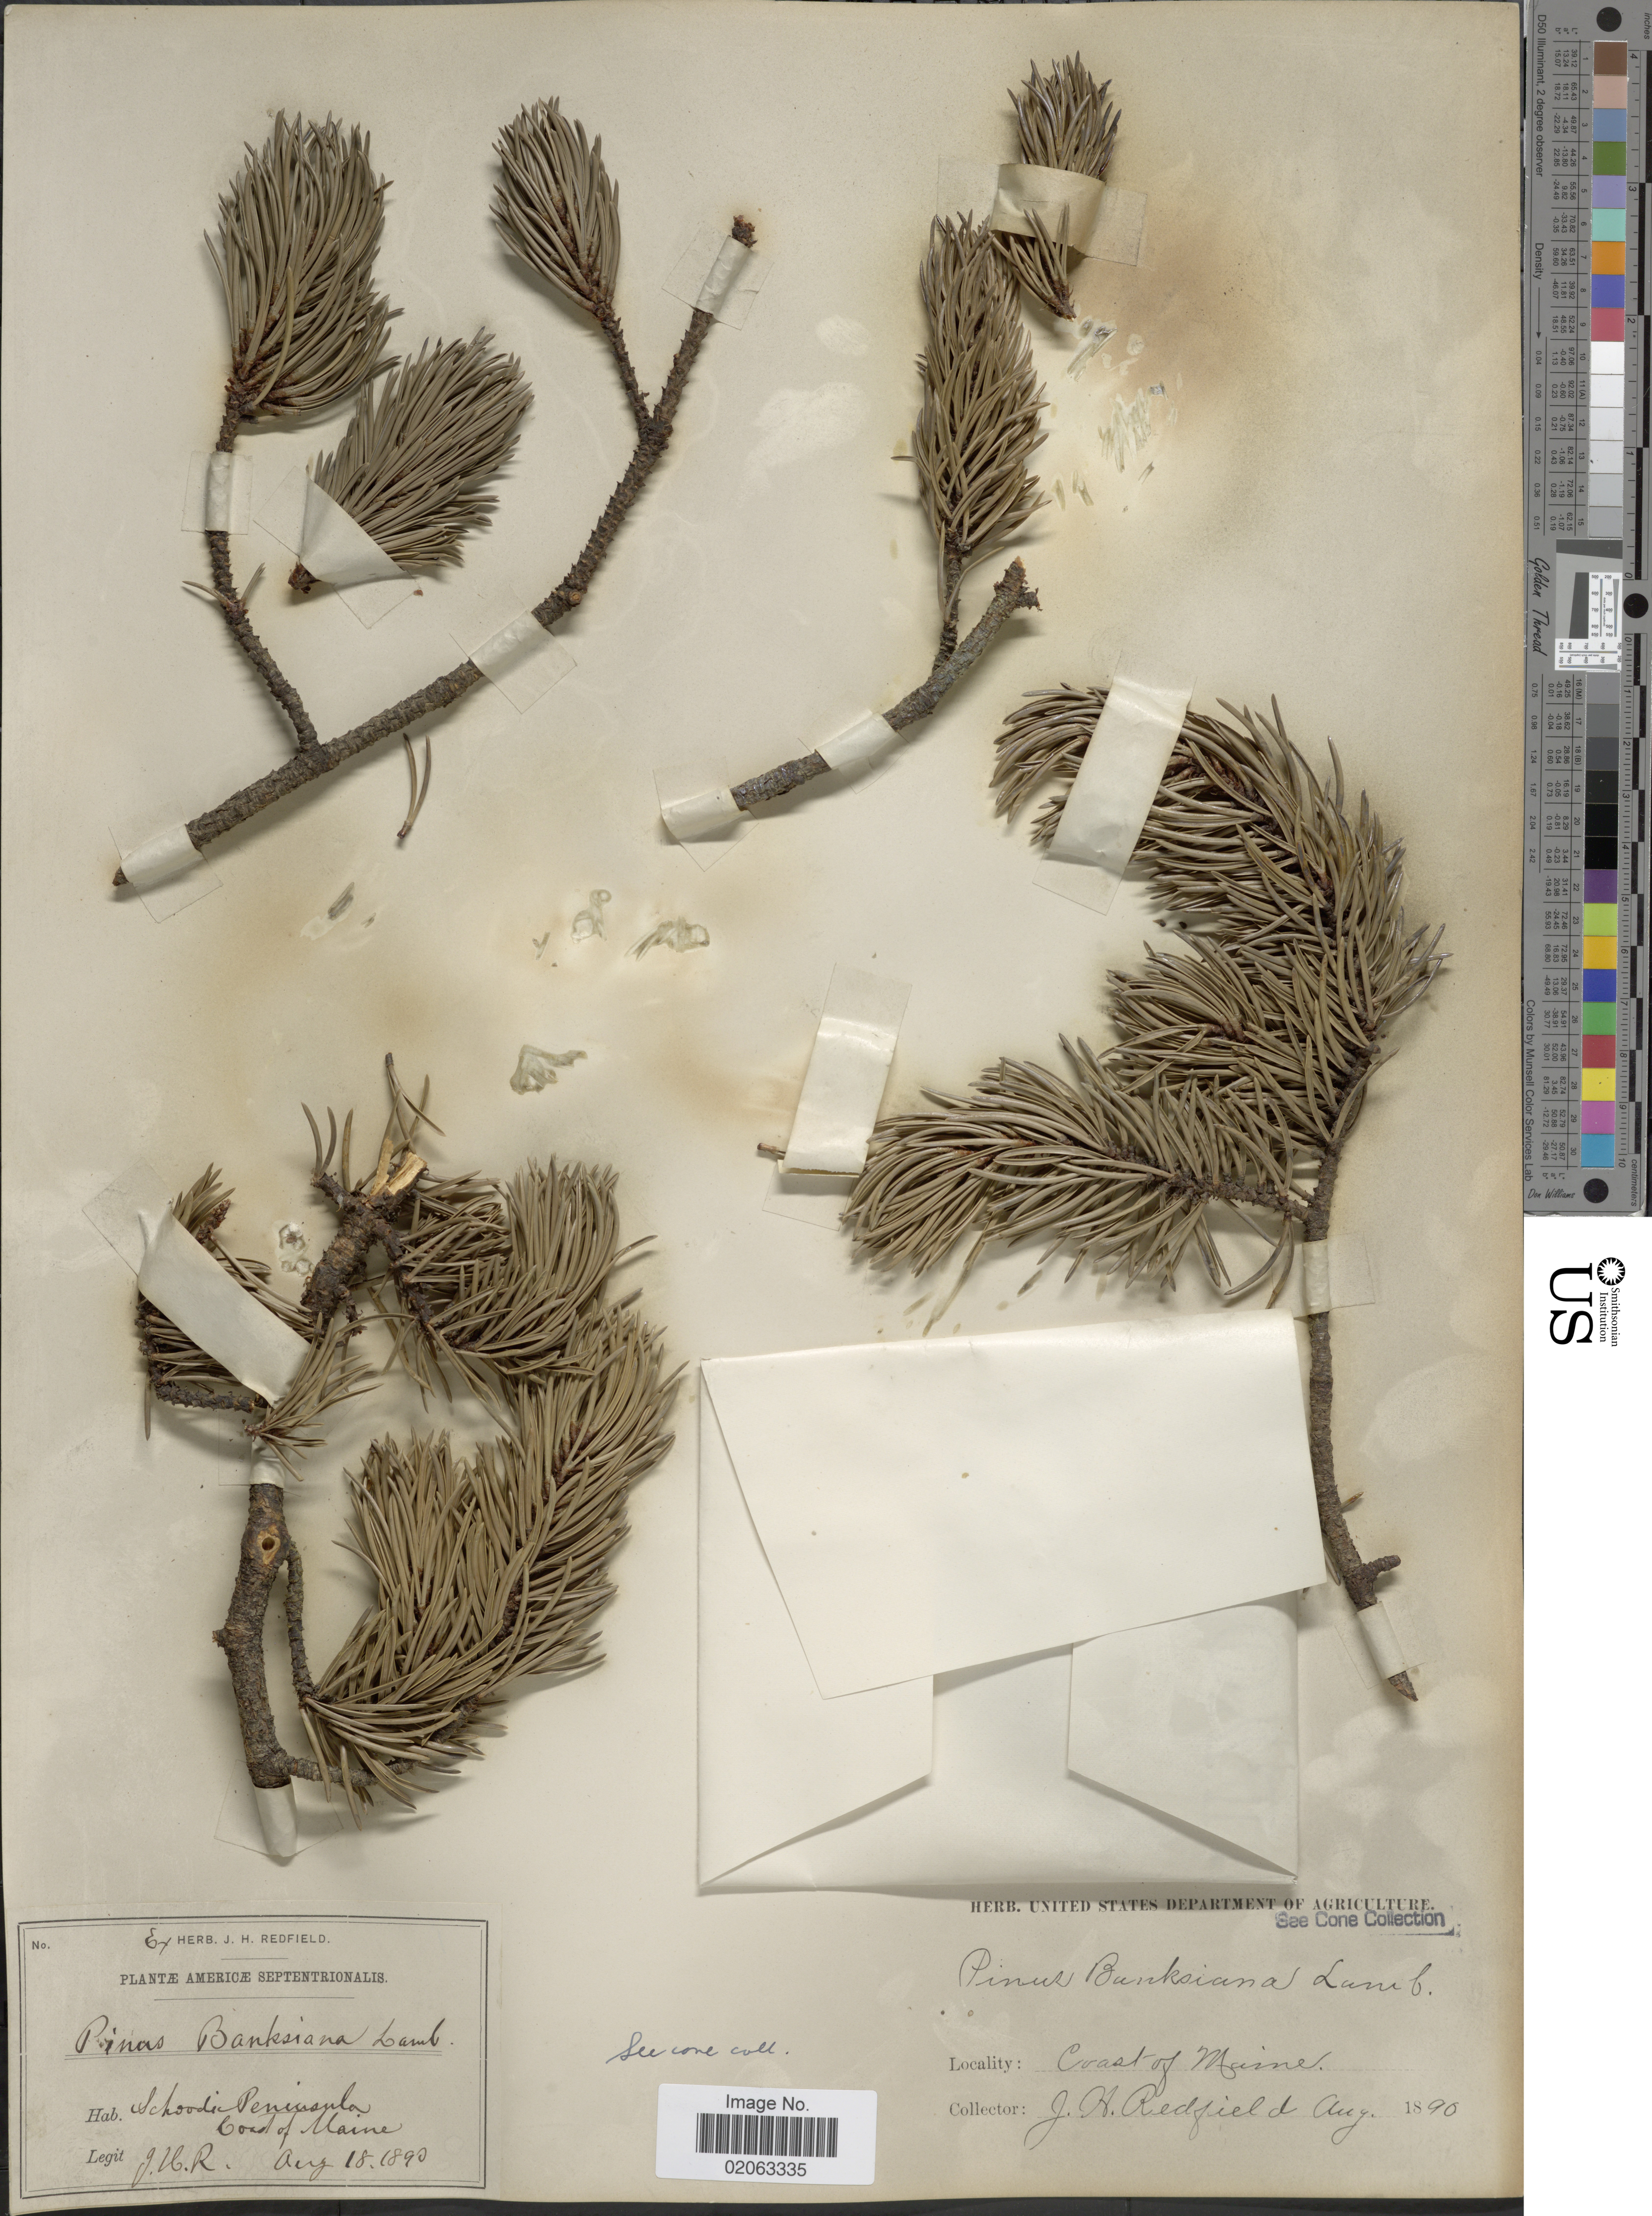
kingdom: Plantae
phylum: Tracheophyta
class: Pinopsida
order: Pinales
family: Pinaceae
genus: Pinus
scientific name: Pinus banksiana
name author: Lamb.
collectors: J. Redfield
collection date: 1890-08-18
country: United States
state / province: Maine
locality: Americæ Septentrionalis, Schoodic Peninsula, Coast of Maine